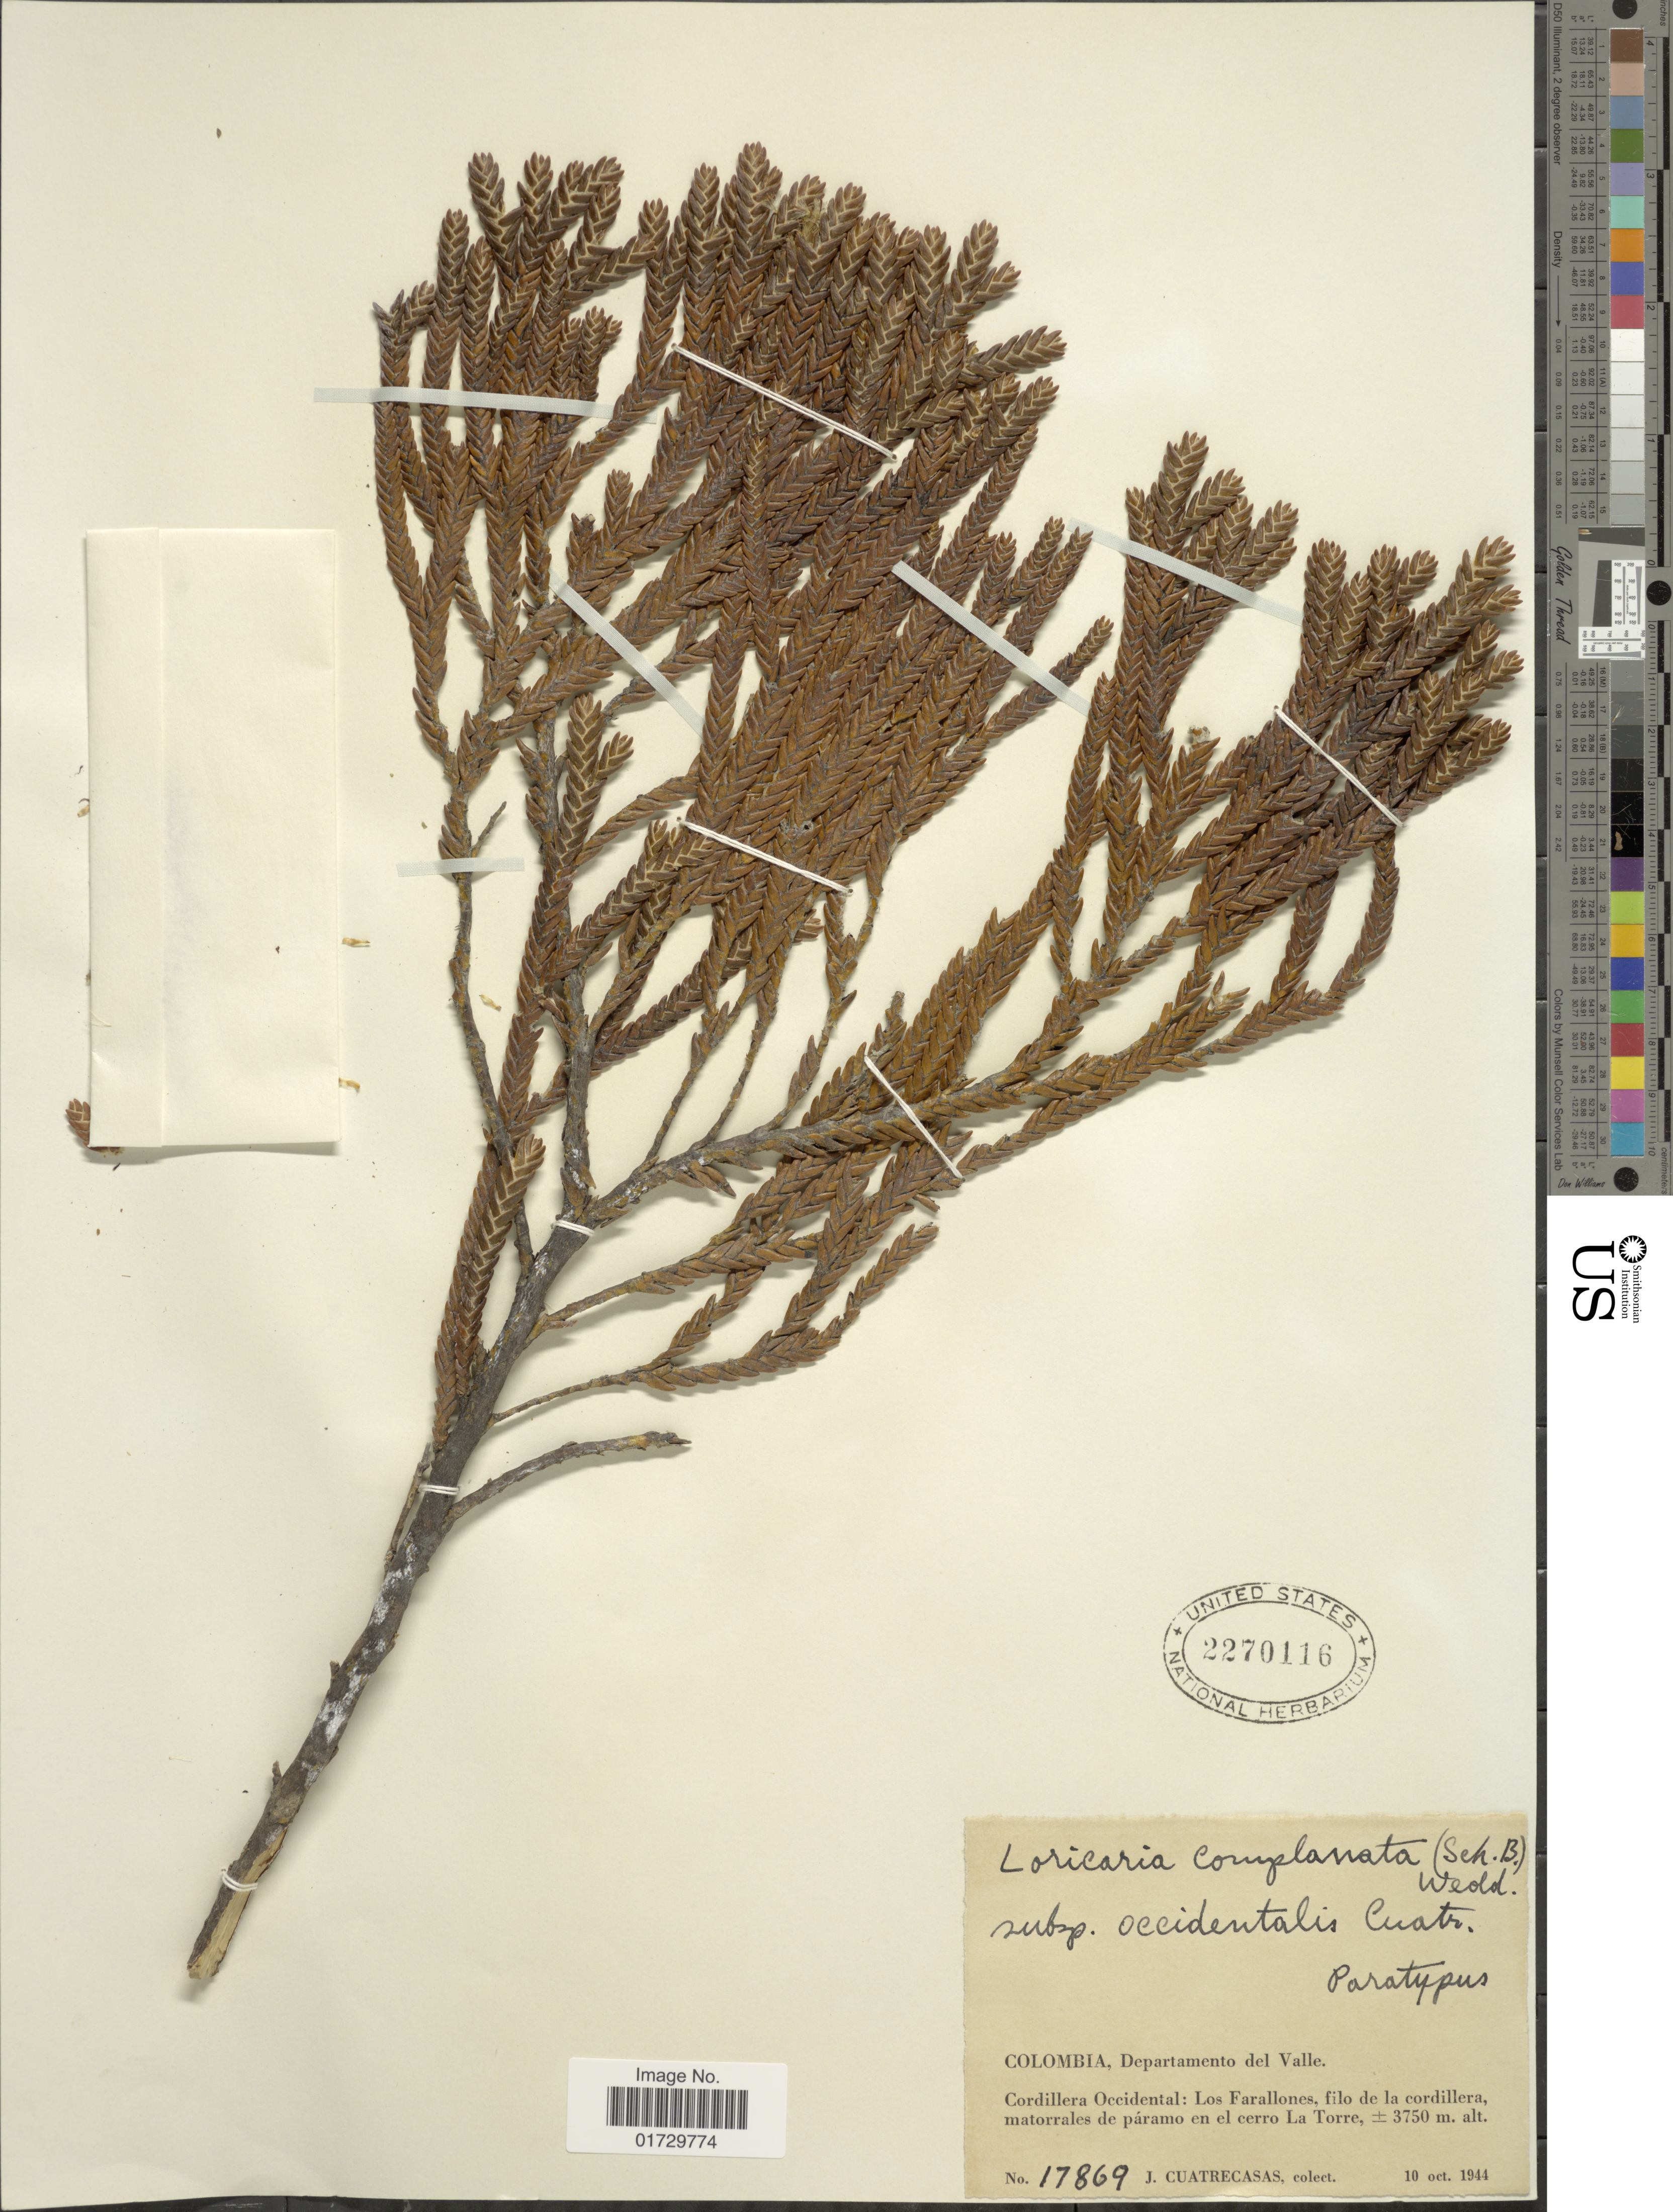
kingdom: Plantae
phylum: Tracheophyta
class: Magnoliopsida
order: Asterales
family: Asteraceae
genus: Loricaria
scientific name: Loricaria complanata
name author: (Sch. Bip.) Wedd.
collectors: J. Cuatrecasas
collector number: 17869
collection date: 1944-10-10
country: Colombia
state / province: Valle del Cauca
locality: Departamento del Valle. Cordillera Occidental: Los Farallones, filo de la cordillera, matorrales de paramo en el cerro La Torre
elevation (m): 3750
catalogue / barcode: US 2270116